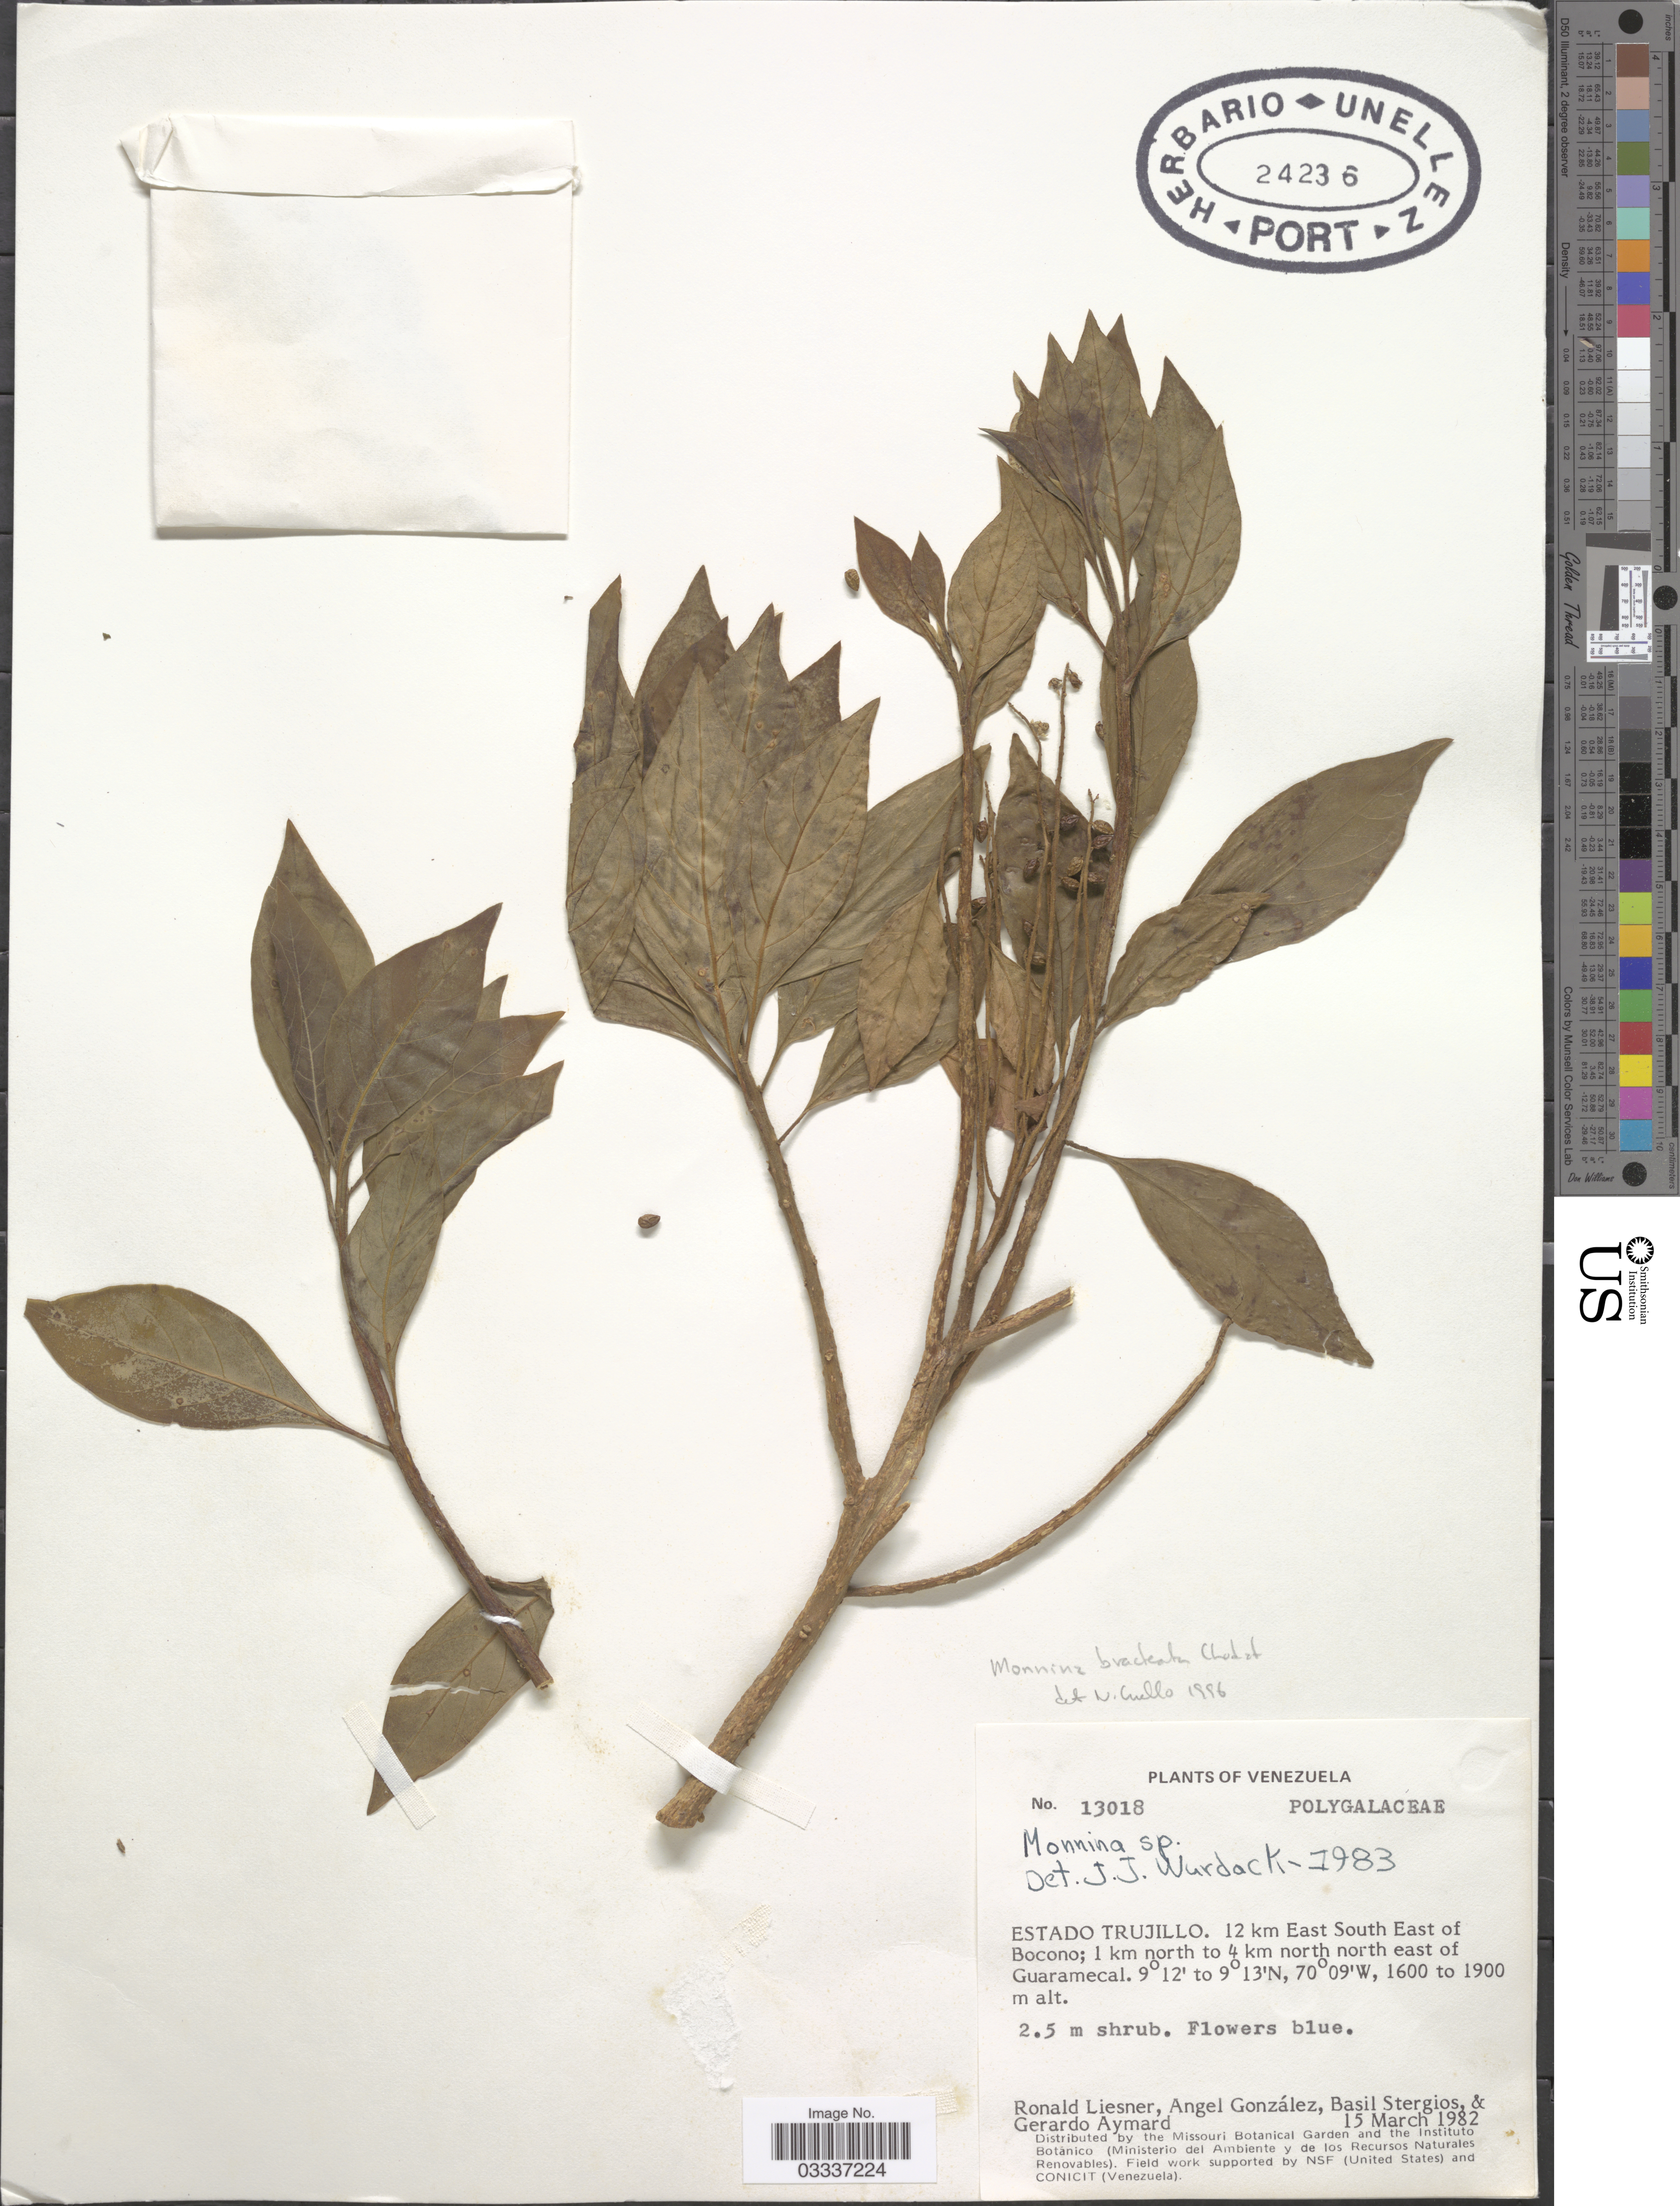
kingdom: Plantae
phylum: Tracheophyta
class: Magnoliopsida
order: Fabales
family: Polygalaceae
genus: Monnina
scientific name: Monnina bracteata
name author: Chodat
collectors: R. L. Liesner, A. C. González, B. G. Stergios & G. A. Aymard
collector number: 13018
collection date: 1982-03-15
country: Venezuela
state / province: Trujillo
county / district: Boconó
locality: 12 km ESE of Boconó, 1 km N to 4 km NNE of Guaramacal.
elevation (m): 1600